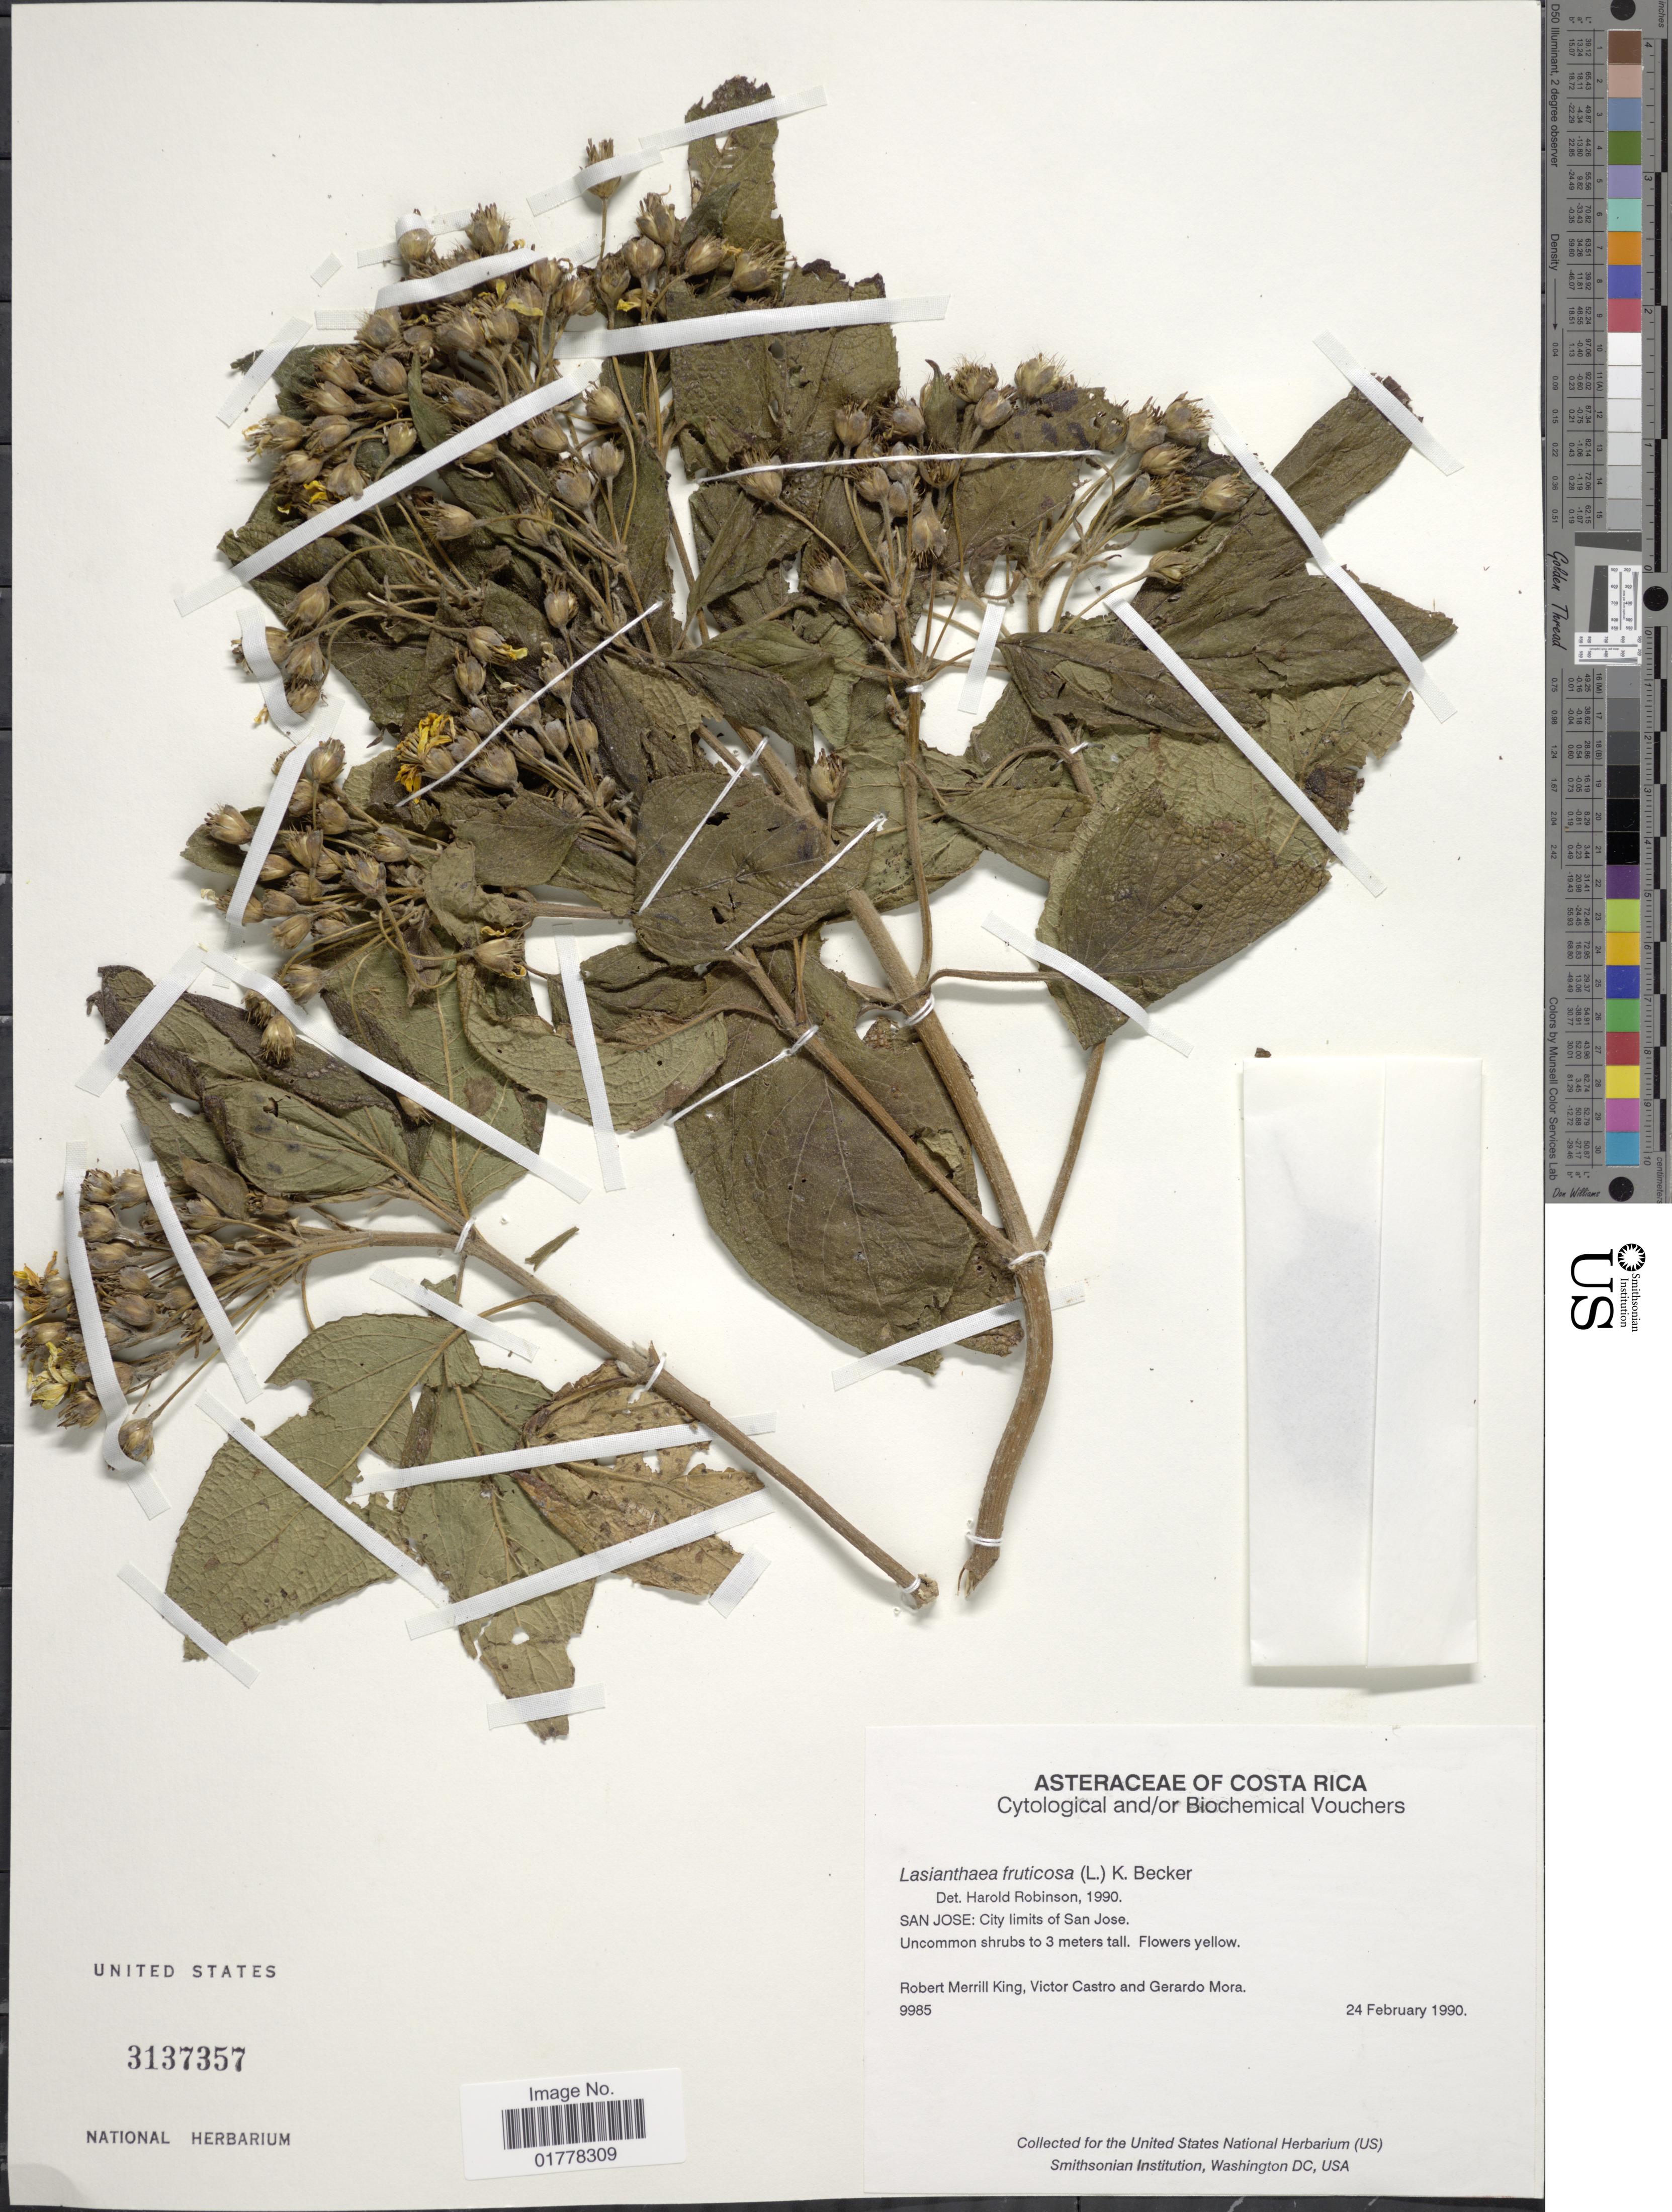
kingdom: Plantae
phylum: Tracheophyta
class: Magnoliopsida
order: Asterales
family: Asteraceae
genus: Lasianthaea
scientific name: Lasianthaea fruticosa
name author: (L.) K.M. Becker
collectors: R. M. King, V. Castro & G. Mora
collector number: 9985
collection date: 1990-02-24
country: Costa Rica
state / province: San José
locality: San Jose: City limits of San Jose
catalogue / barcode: US 3137357